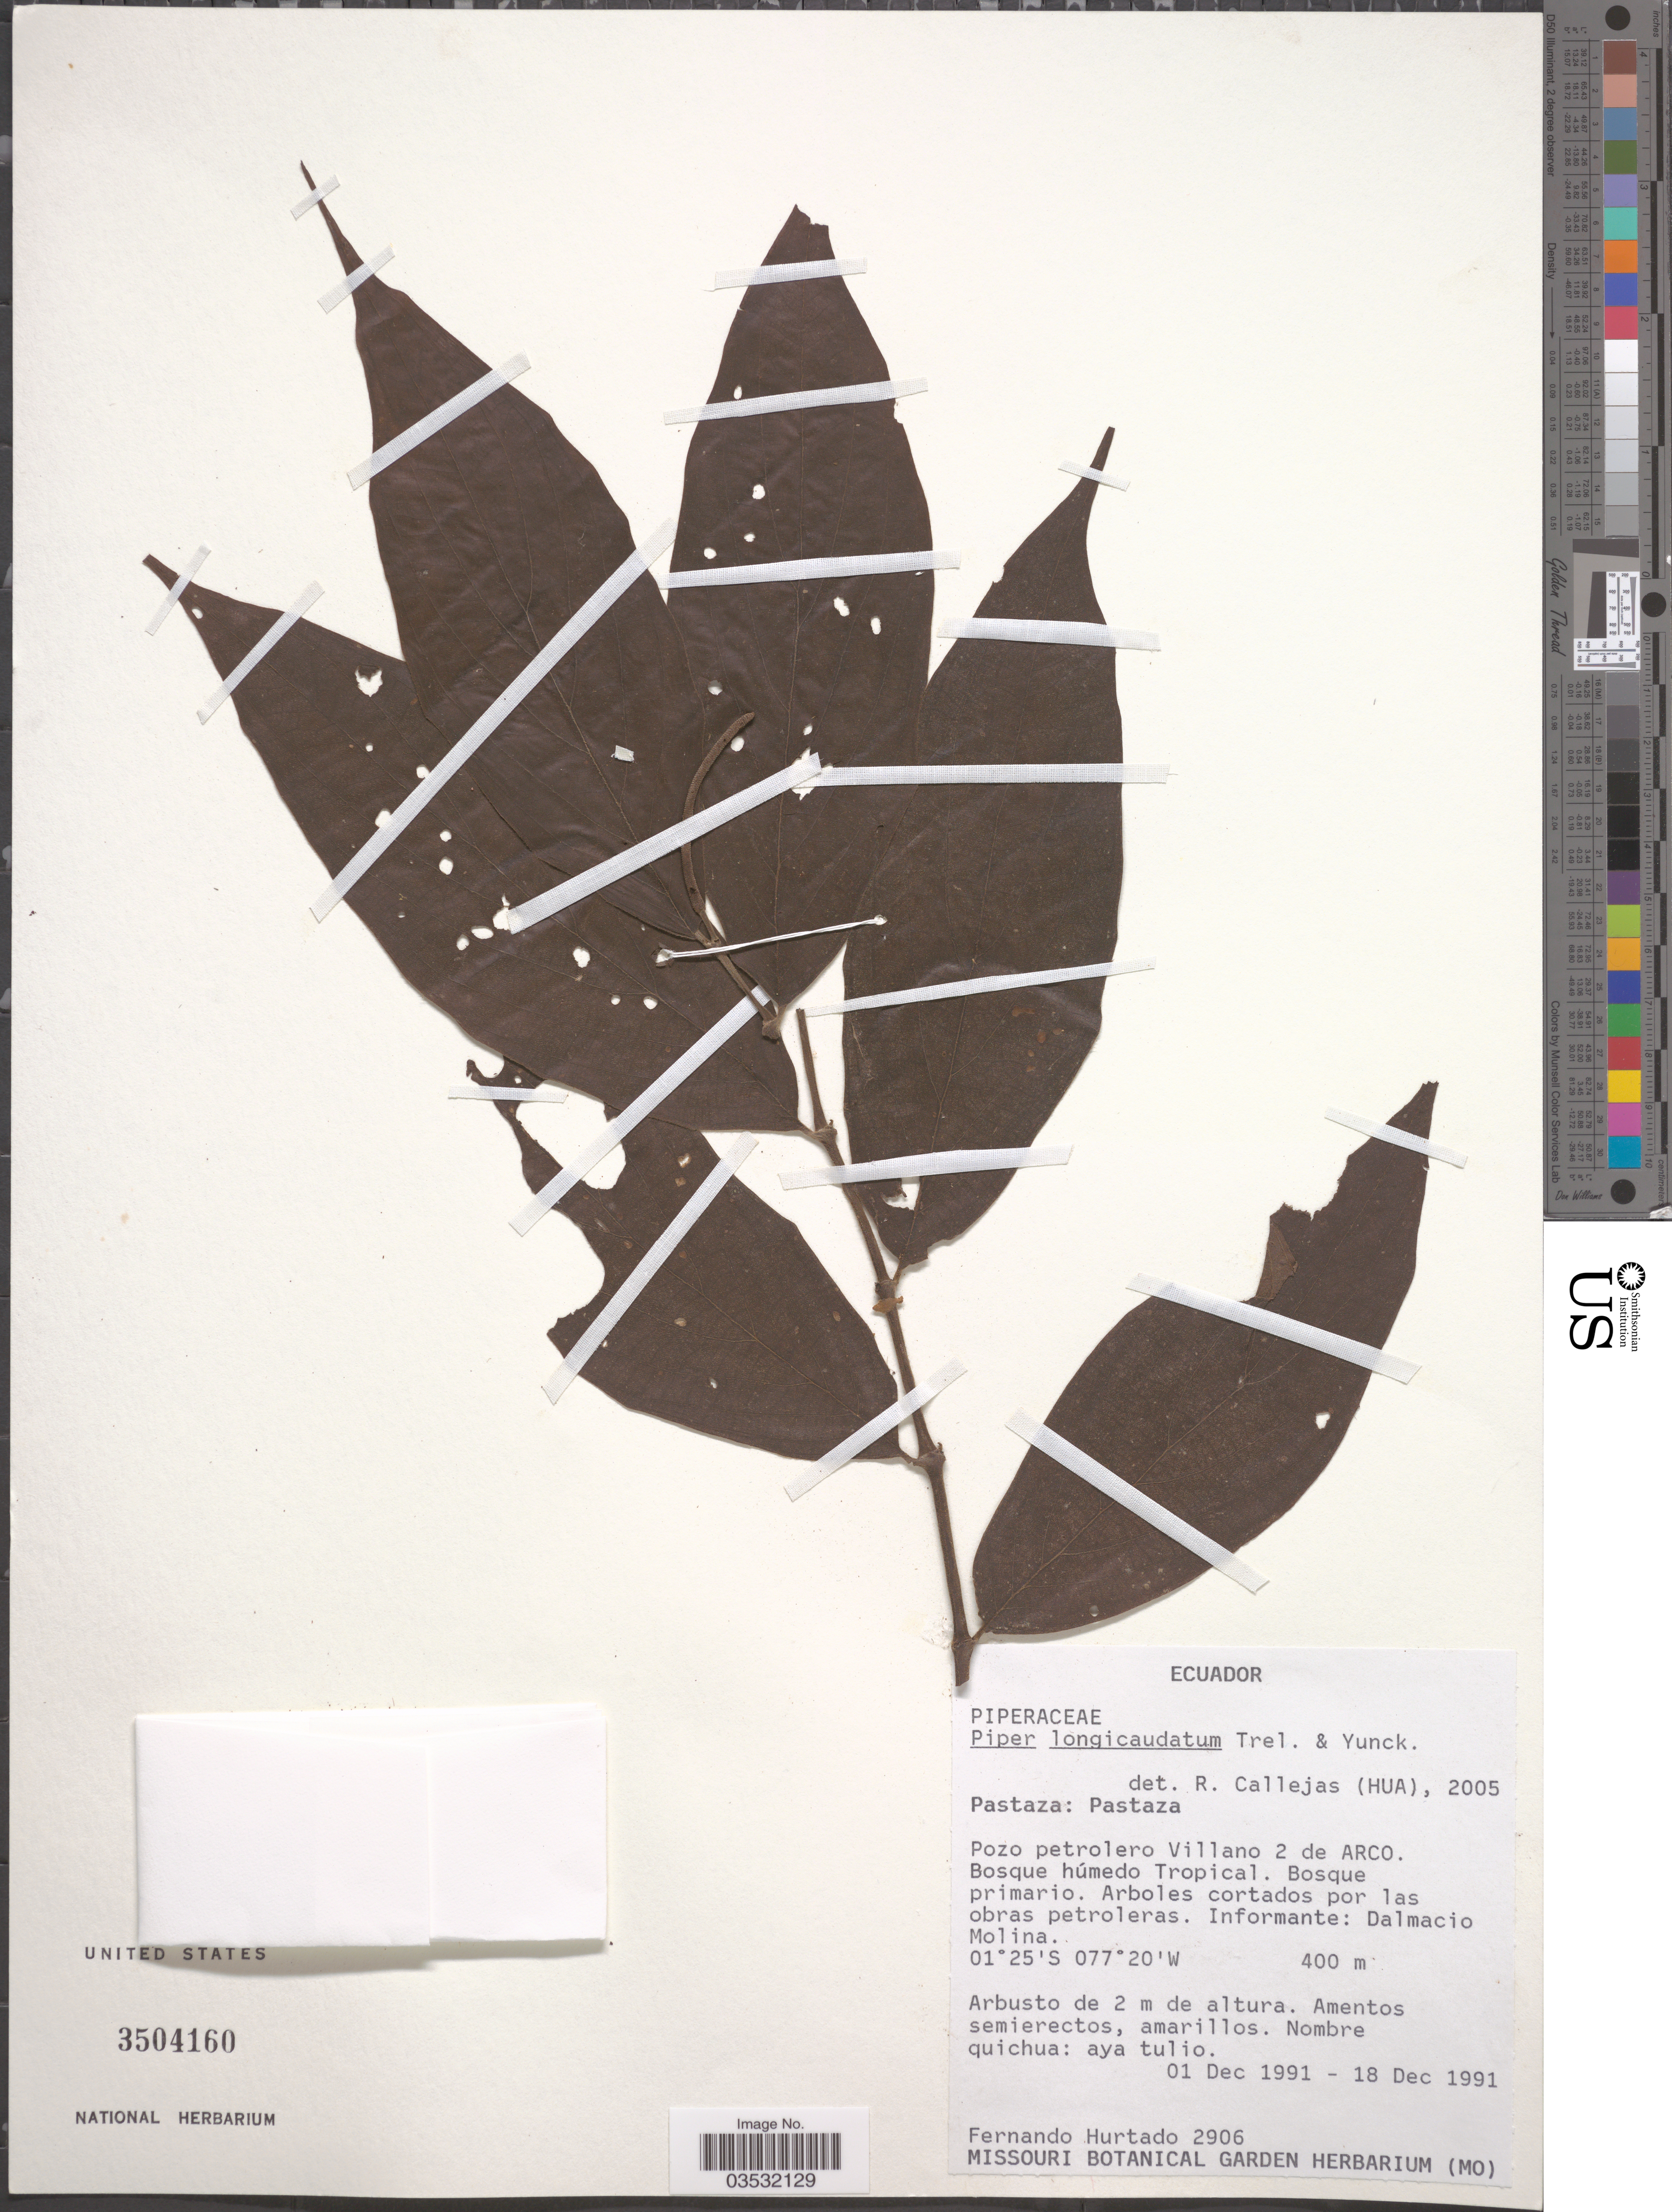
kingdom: Plantae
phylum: Tracheophyta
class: Magnoliopsida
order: Piperales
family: Piperaceae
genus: Piper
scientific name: Piper longicaudatum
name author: Trel. & Yunck.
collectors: F. Hurtado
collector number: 2906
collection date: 1991-12-01/1991-12-18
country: Ecuador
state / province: Pastaza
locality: Pastaza. Pozo petrolero Villano 2 de ARCO.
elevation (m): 400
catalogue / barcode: US 3504160